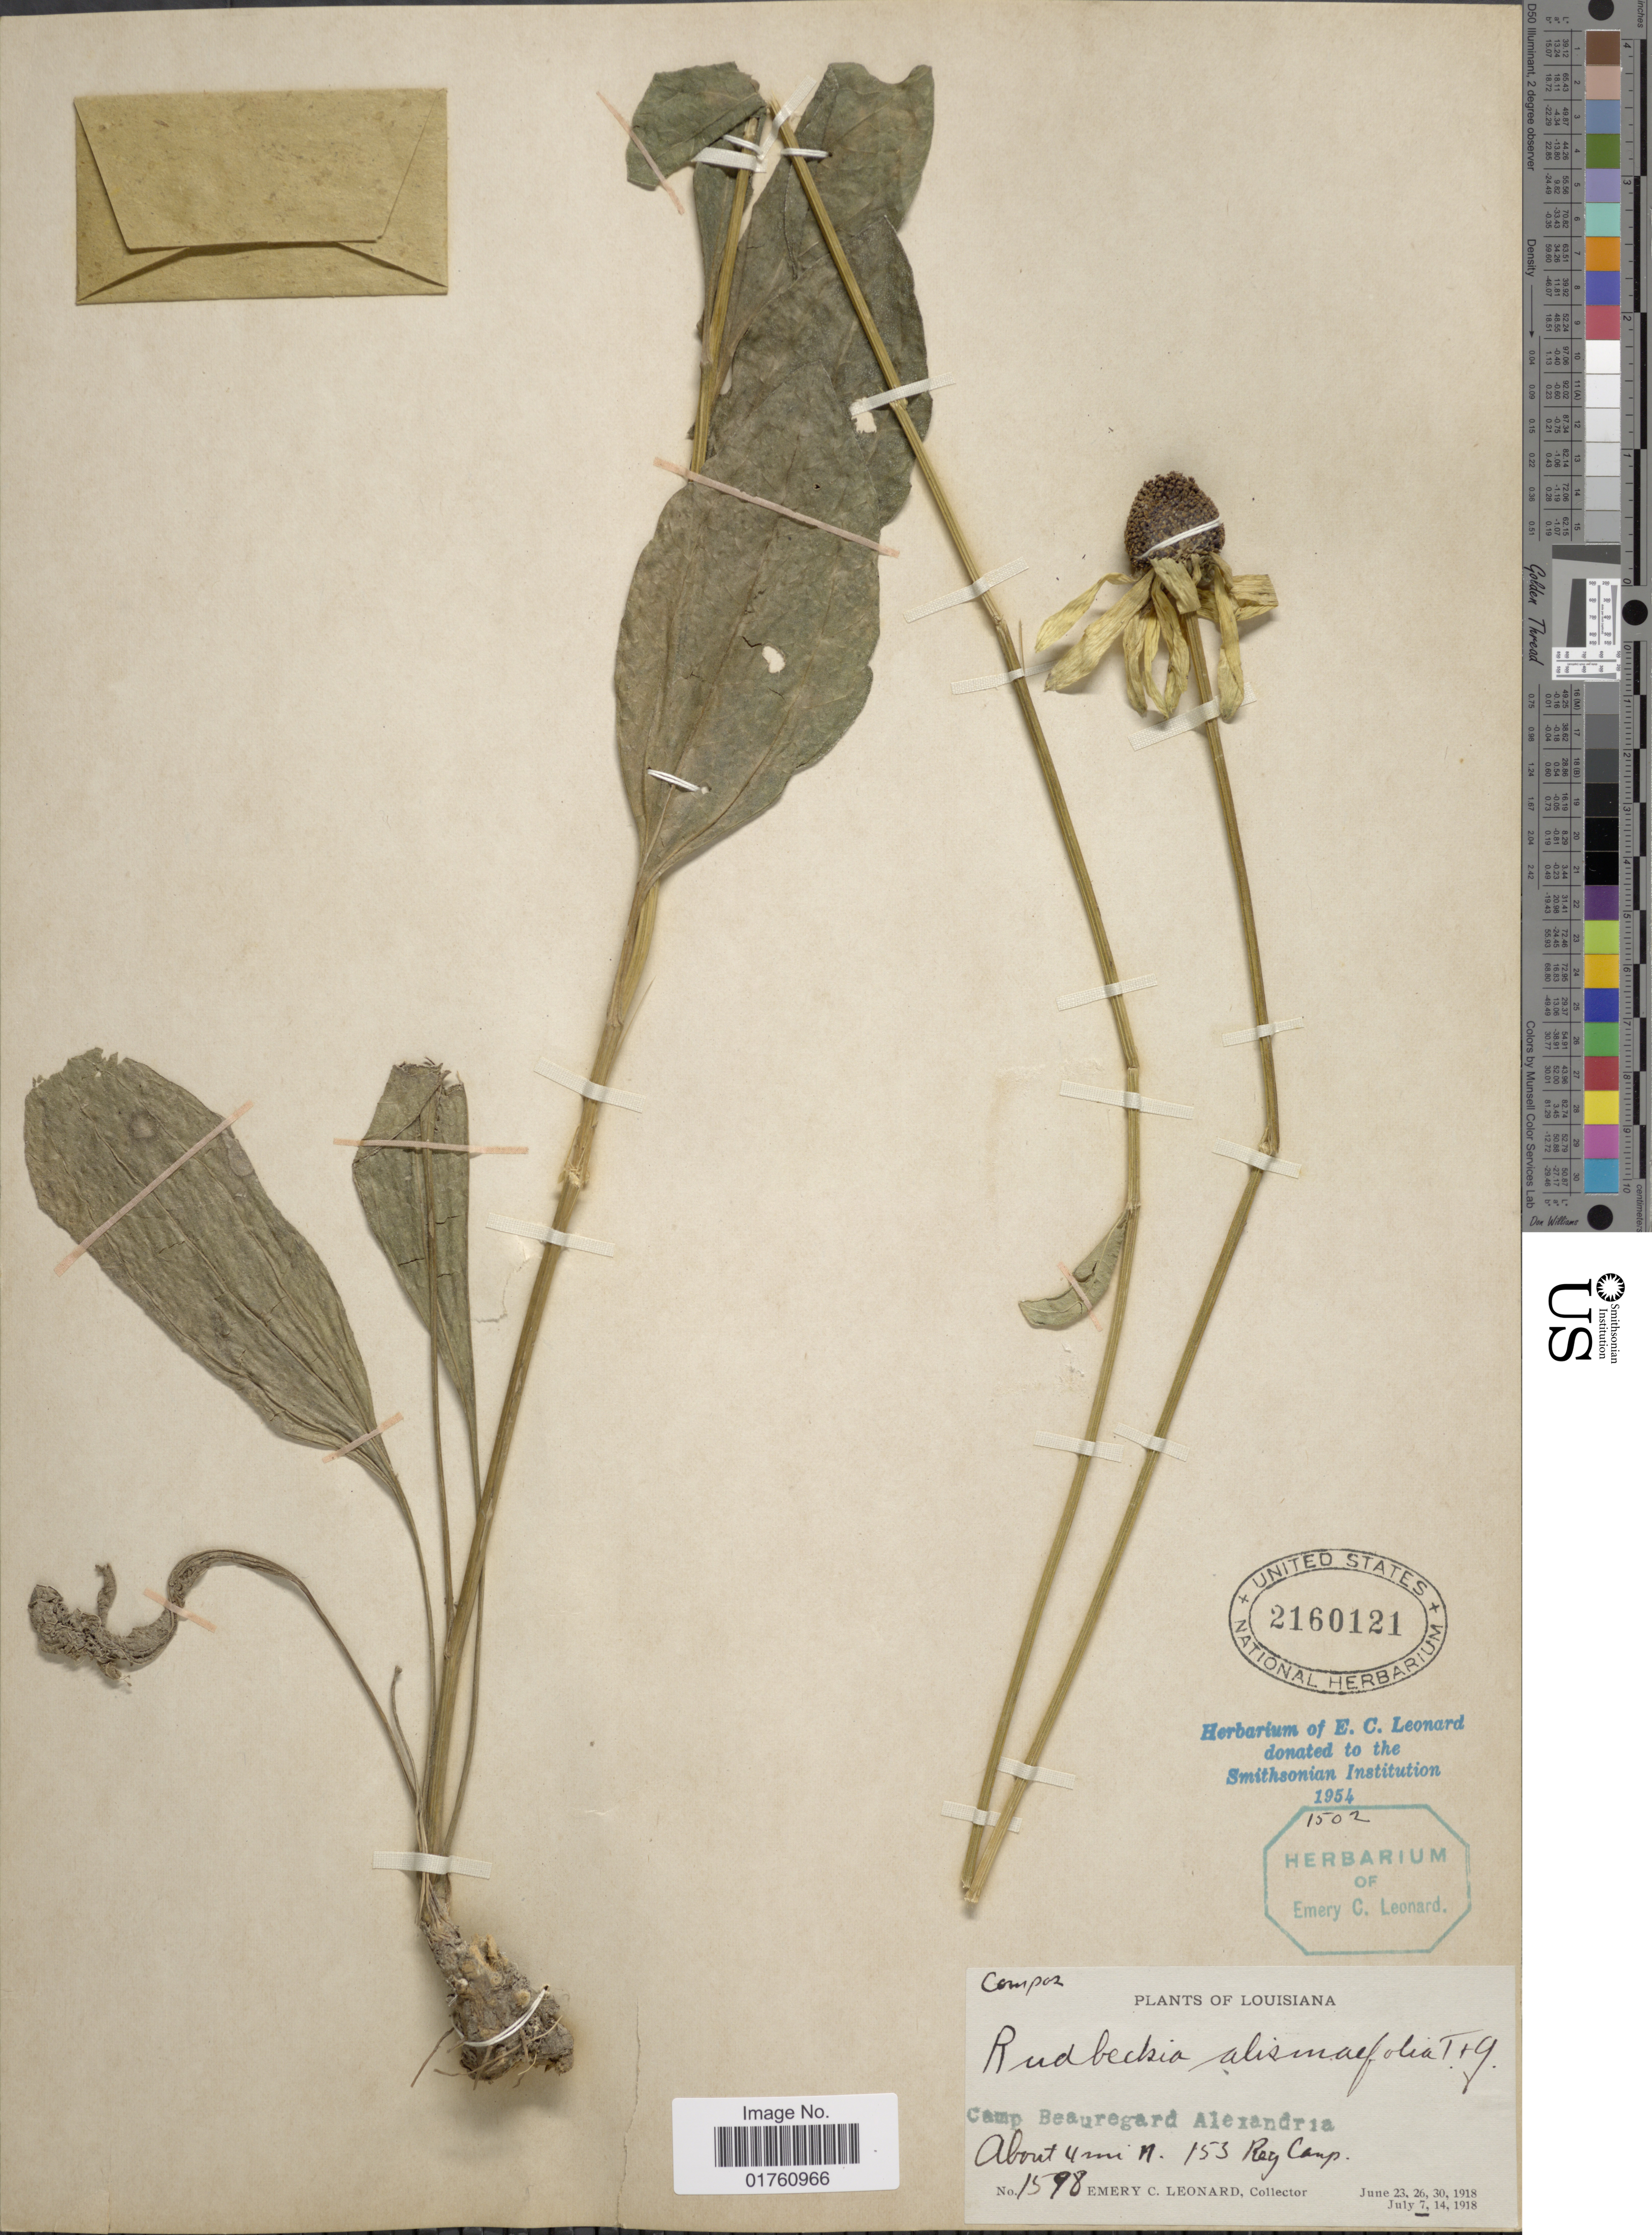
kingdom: Plantae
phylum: Tracheophyta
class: Magnoliopsida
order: Asterales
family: Asteraceae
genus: Rudbeckia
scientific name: Rudbeckia grandiflora var. alismaefolia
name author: (Torr. & A. Gray) Cronq.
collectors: E. C. Leonard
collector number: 1598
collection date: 1918-06-23/1918-06-30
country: United States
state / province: Louisiana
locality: Camp Beauregard Alexandria, About 4 mi N. 153 Reg Camp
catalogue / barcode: US 2160121